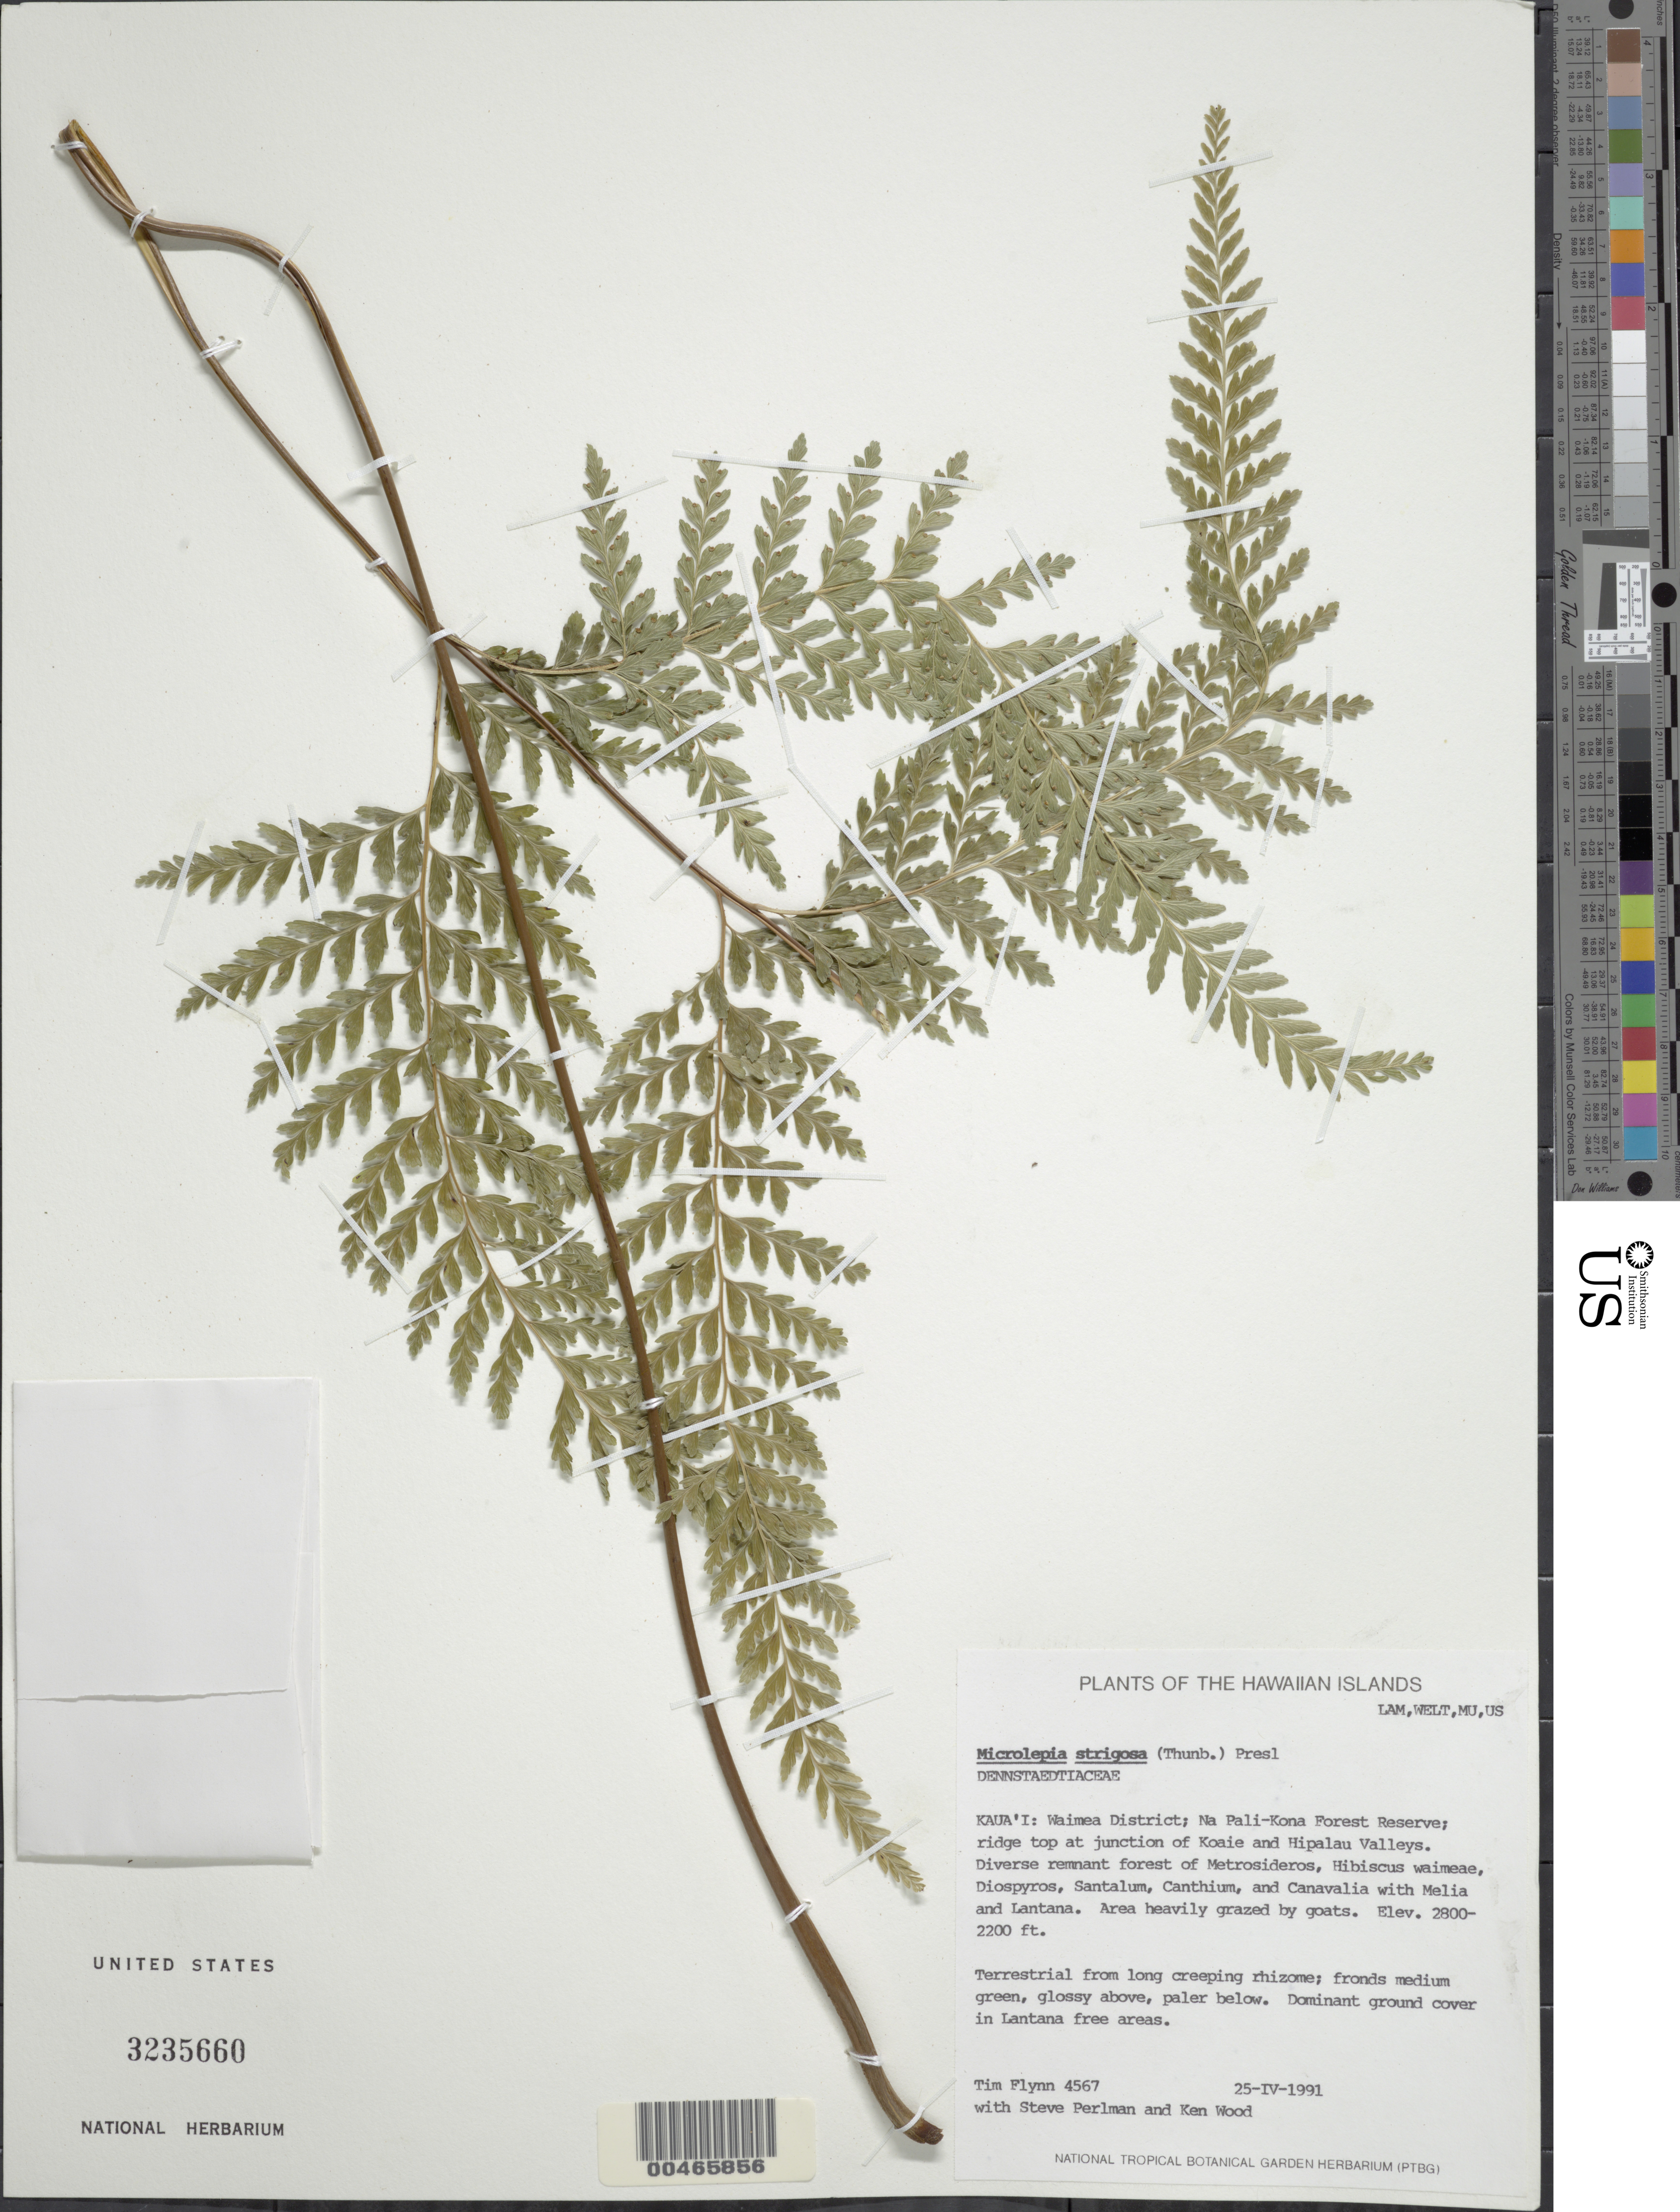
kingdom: Plantae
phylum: Tracheophyta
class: Polypodiopsida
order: Polypodiales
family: Dennstaedtiaceae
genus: Microlepia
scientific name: Microlepia strigosa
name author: (Thunb.) J. Presl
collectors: T. W. Flynn, S. P. Perlman & K. Wood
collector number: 4567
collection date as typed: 25 Apr 1991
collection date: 1991-04-25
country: United States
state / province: Hawaii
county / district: Kauai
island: Kaua'i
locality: Waimea District; Na Pali-Kona Forest Reserve; ridge top at junction of Koaie and Hipalau Valleys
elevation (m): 853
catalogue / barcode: US 3235660